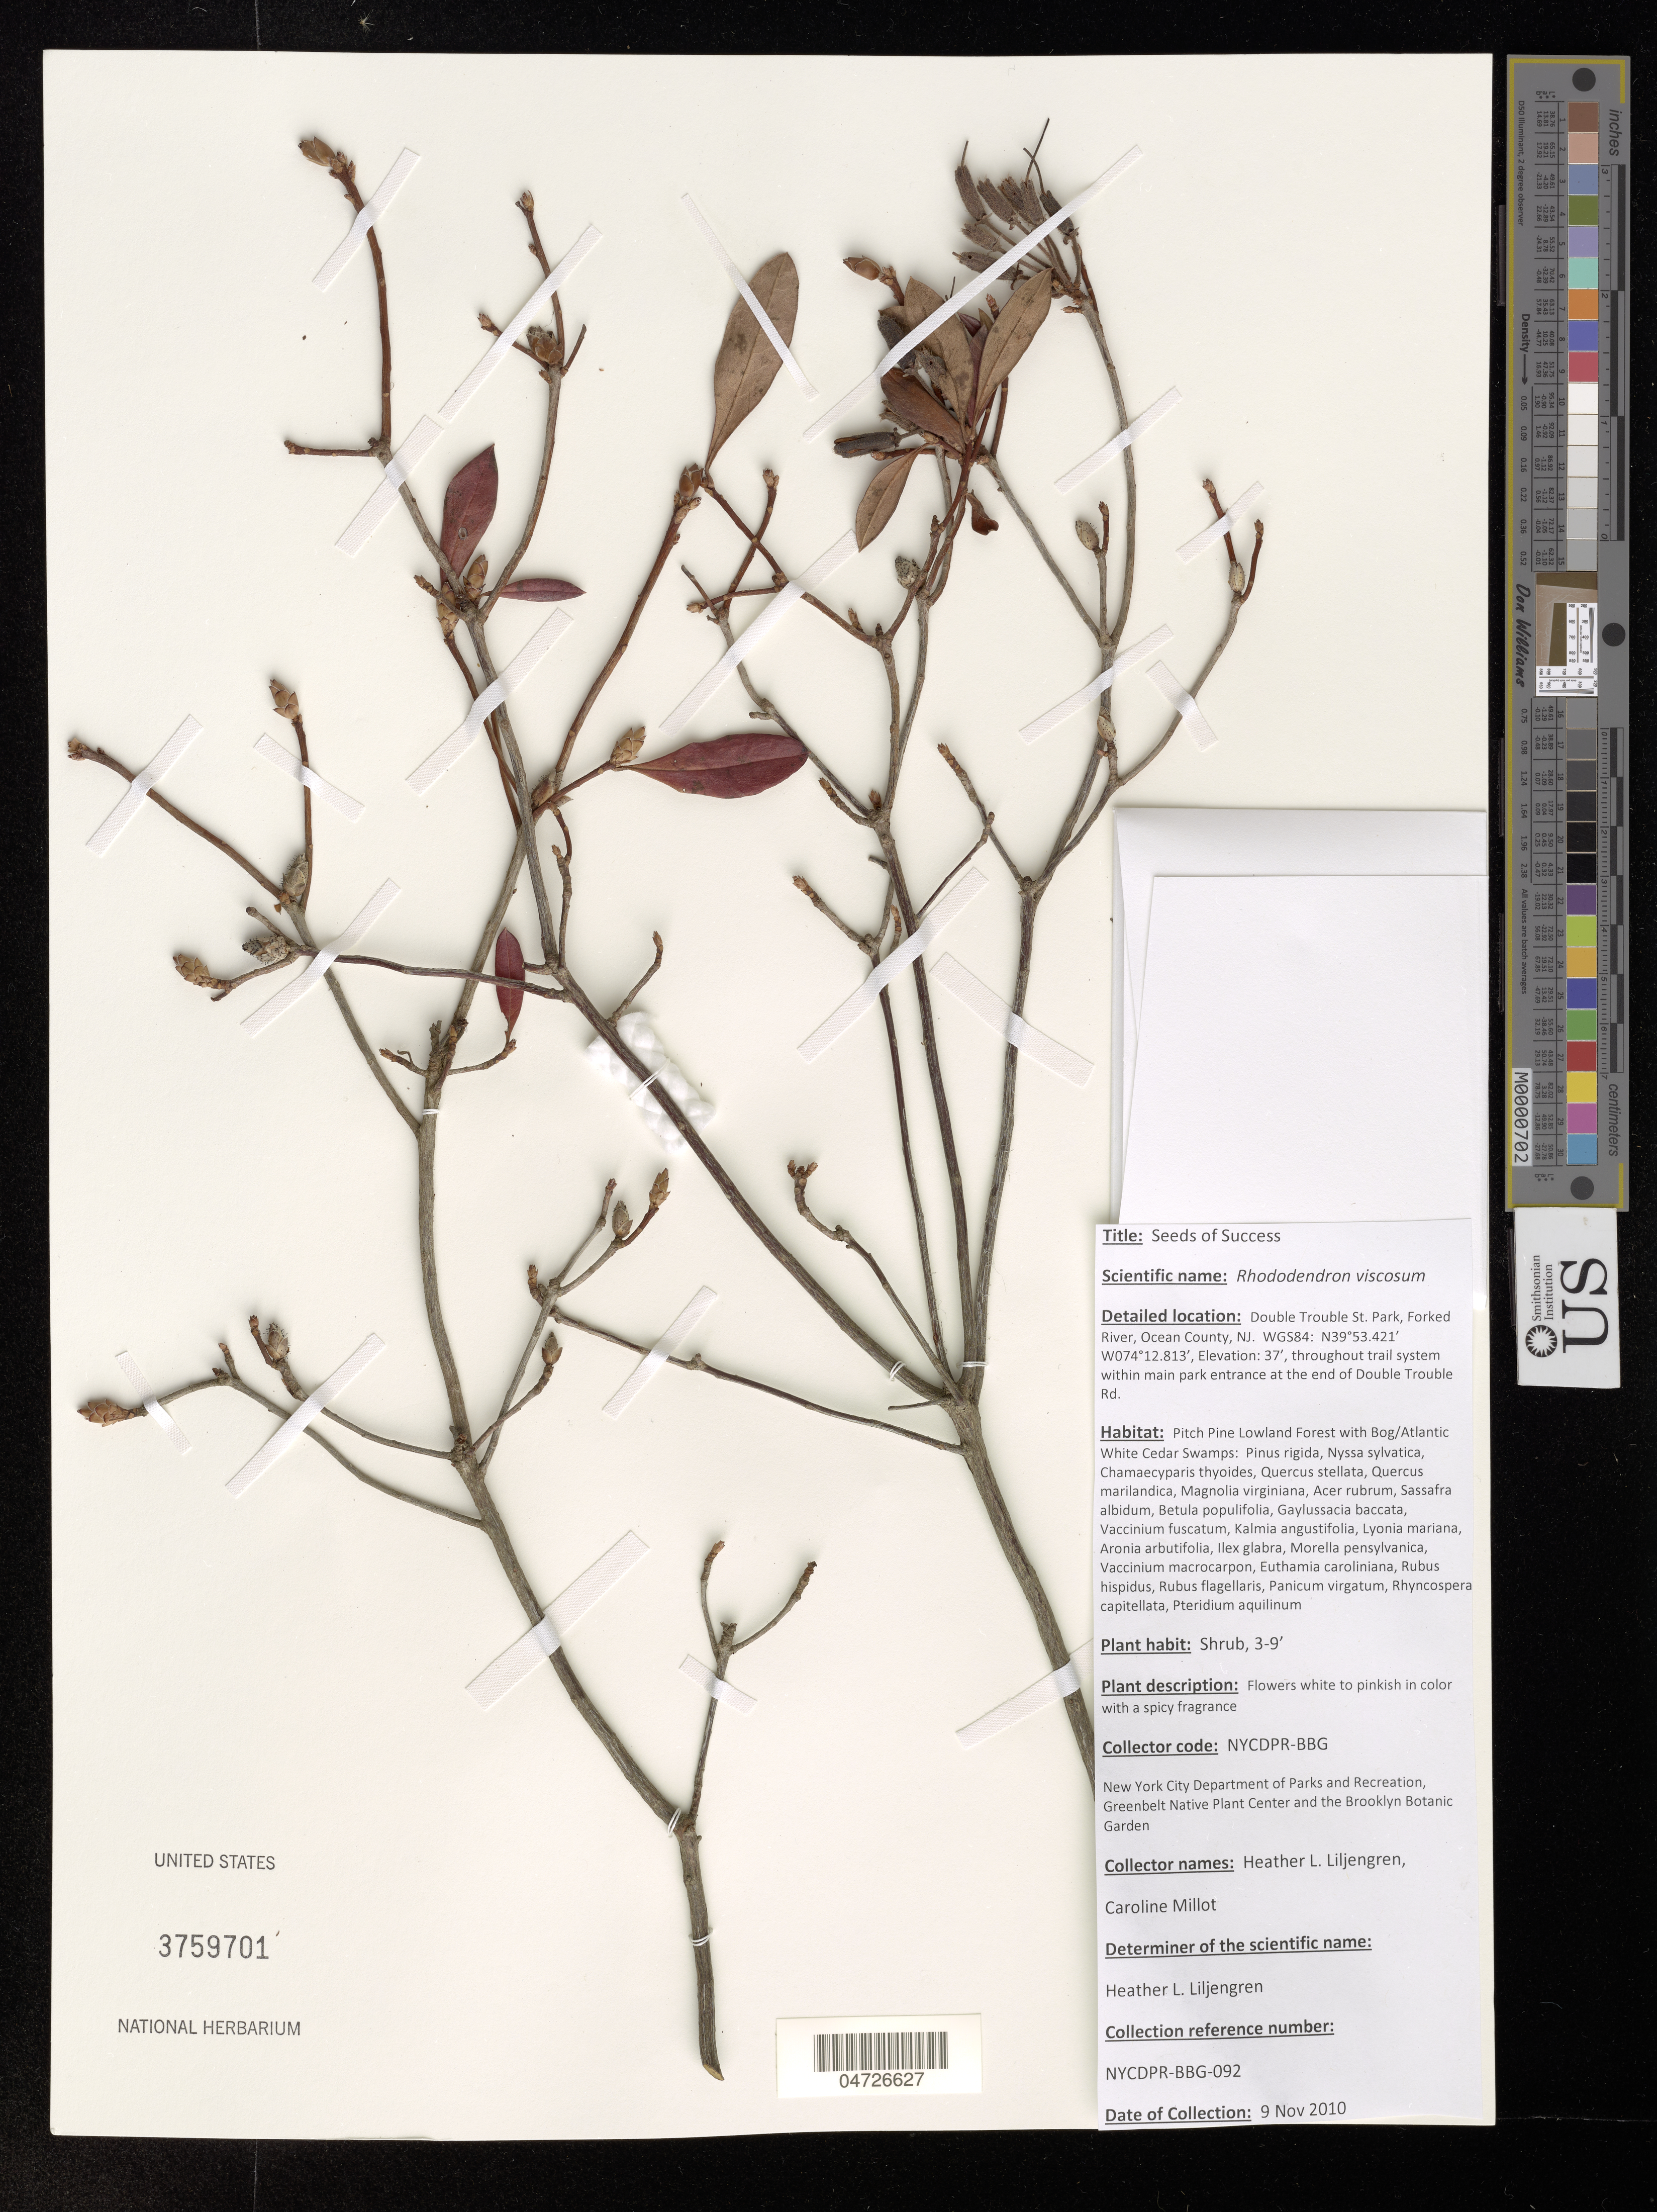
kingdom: Plantae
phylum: Tracheophyta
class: Magnoliopsida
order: Ericales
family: Ericaceae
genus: Rhododendron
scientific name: Rhododendron viscosum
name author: (L.) Torr.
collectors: H. Liljengren & C. Millot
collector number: NYCDPR-BBG-092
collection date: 2010-11-09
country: United States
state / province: New Jersey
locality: Double Trouble St. Park, Forked River, Ocean County. Throughout trail system within main park entrance at the end of Double Trouble Rd.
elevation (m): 11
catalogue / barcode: US 3759701